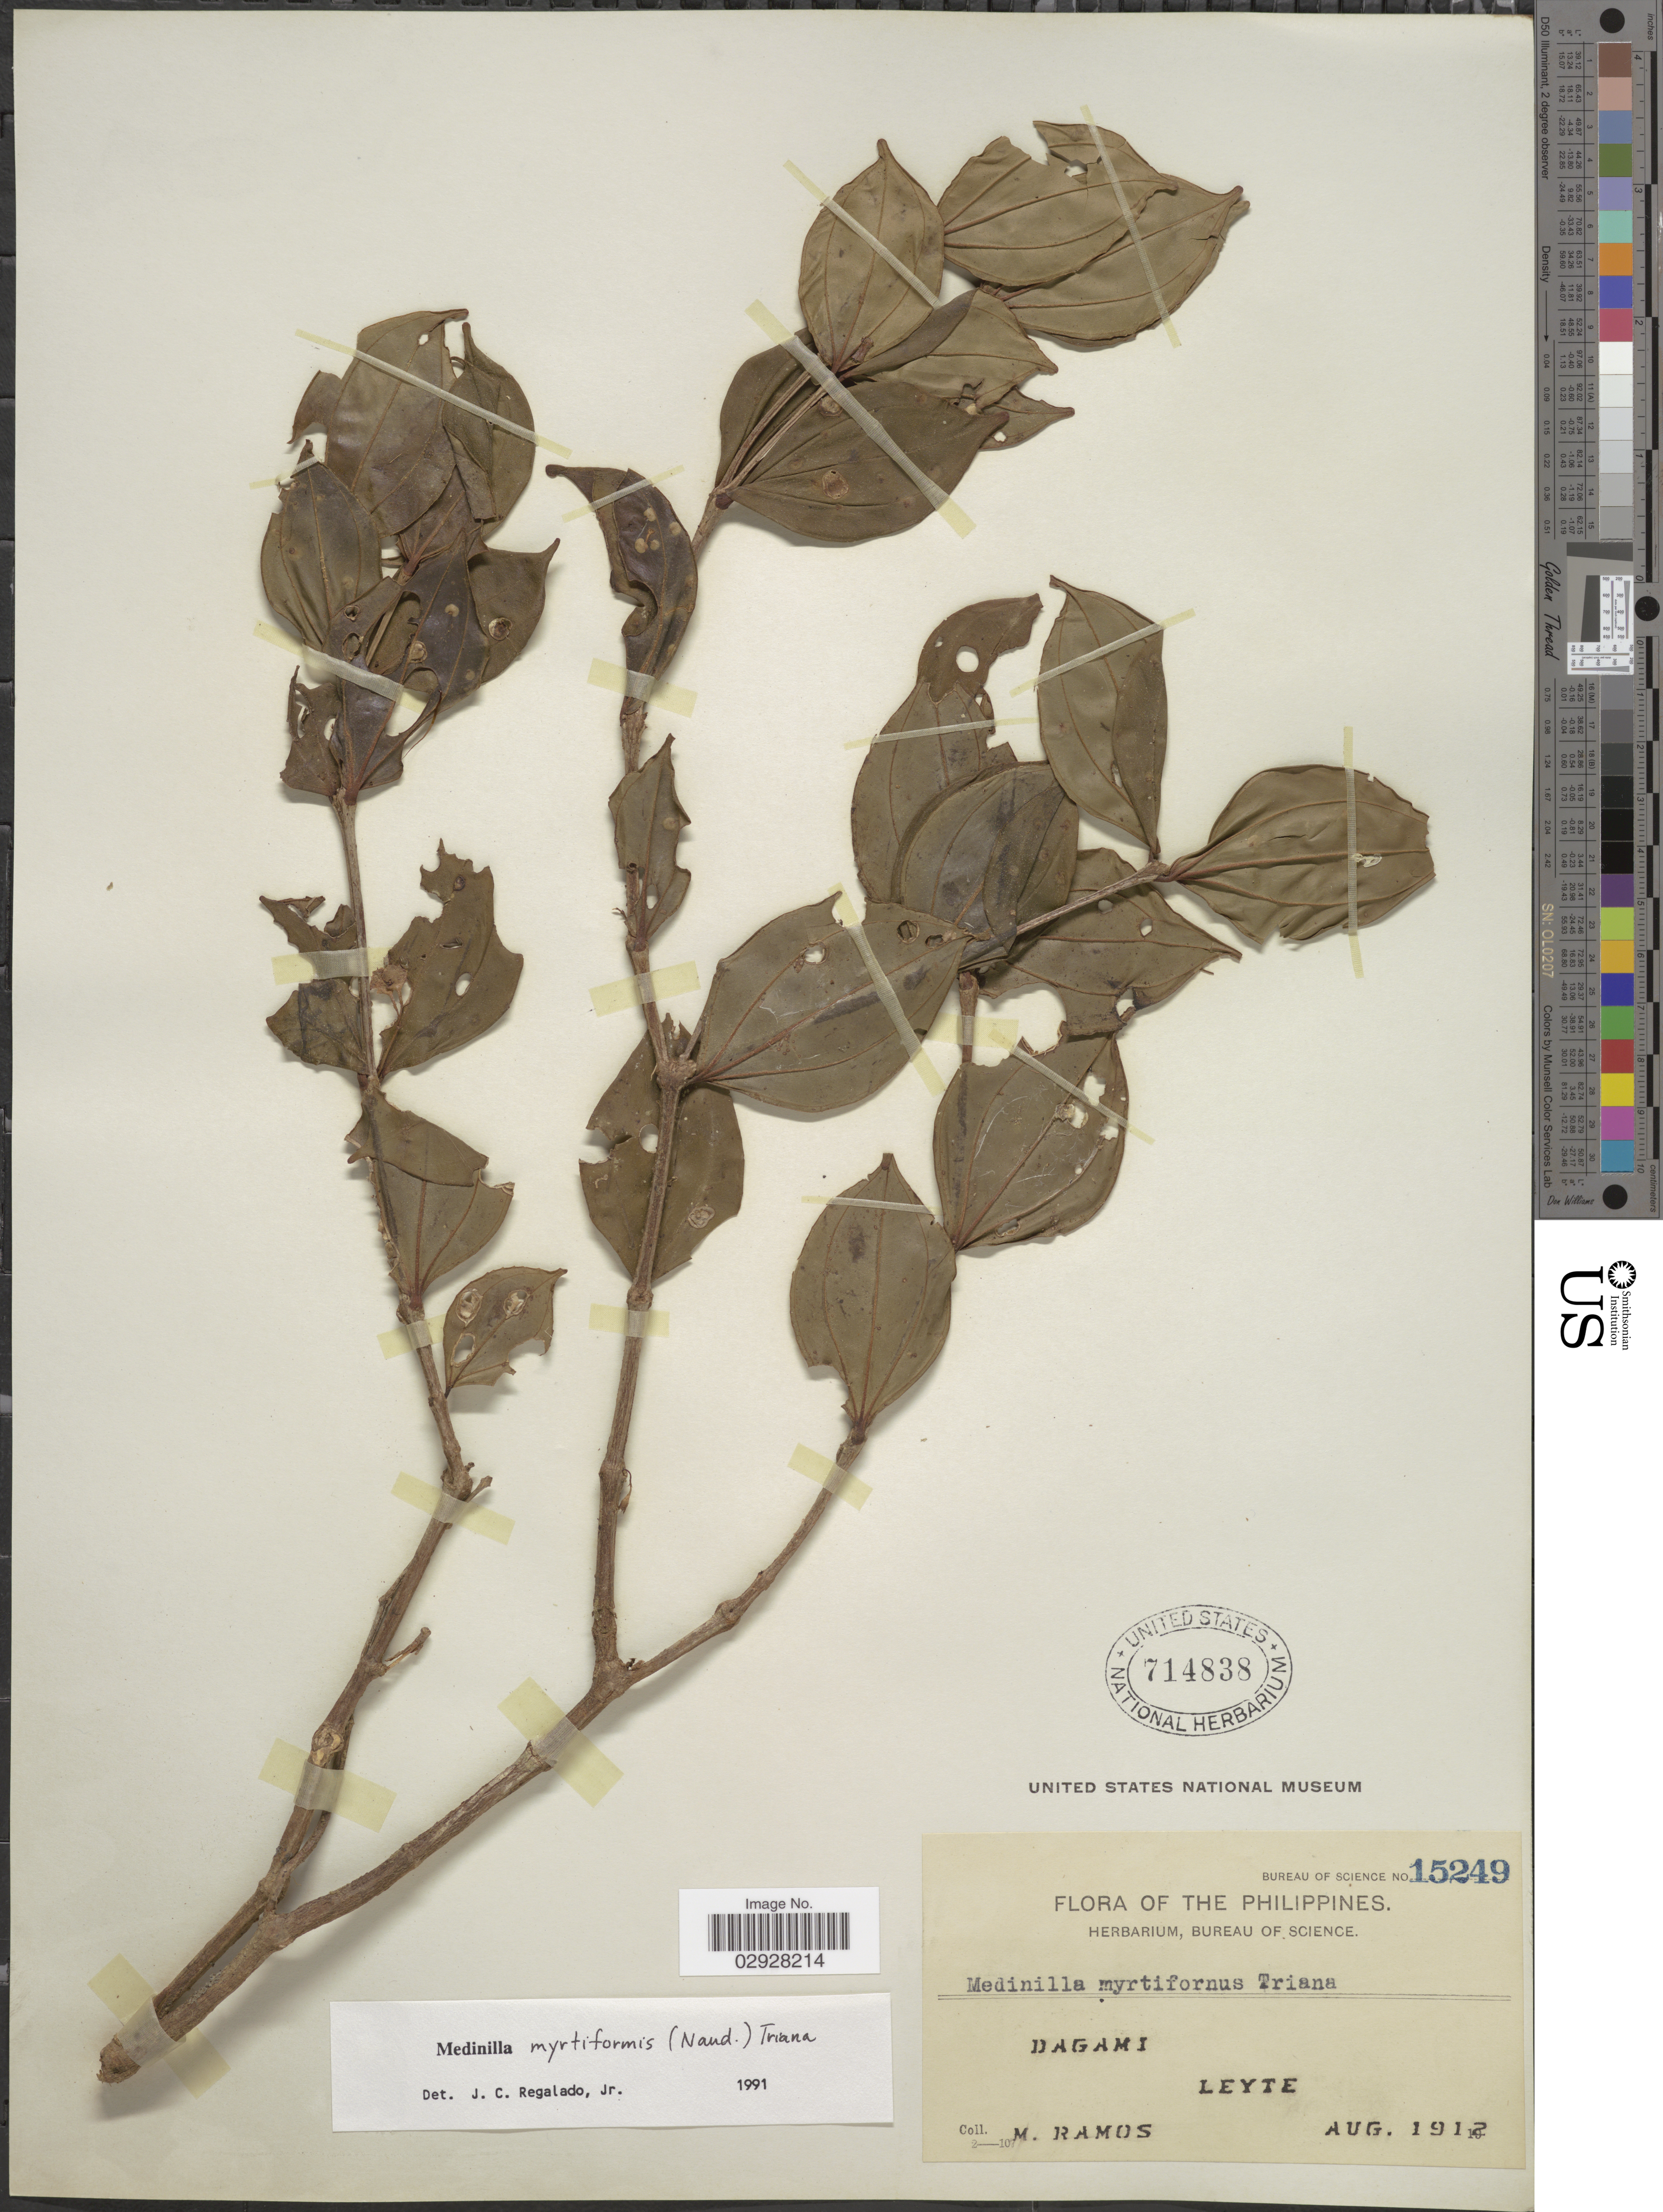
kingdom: Plantae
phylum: Tracheophyta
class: Magnoliopsida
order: Myrtales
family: Melastomataceae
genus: Medinilla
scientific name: Medinilla myrtiformis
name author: (Naudin) Triana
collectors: M. Ramos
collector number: Bureau of Science 15249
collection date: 1912-08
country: Philippines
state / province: Eastern Visayas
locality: Dagami, Leyte.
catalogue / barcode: US 714838